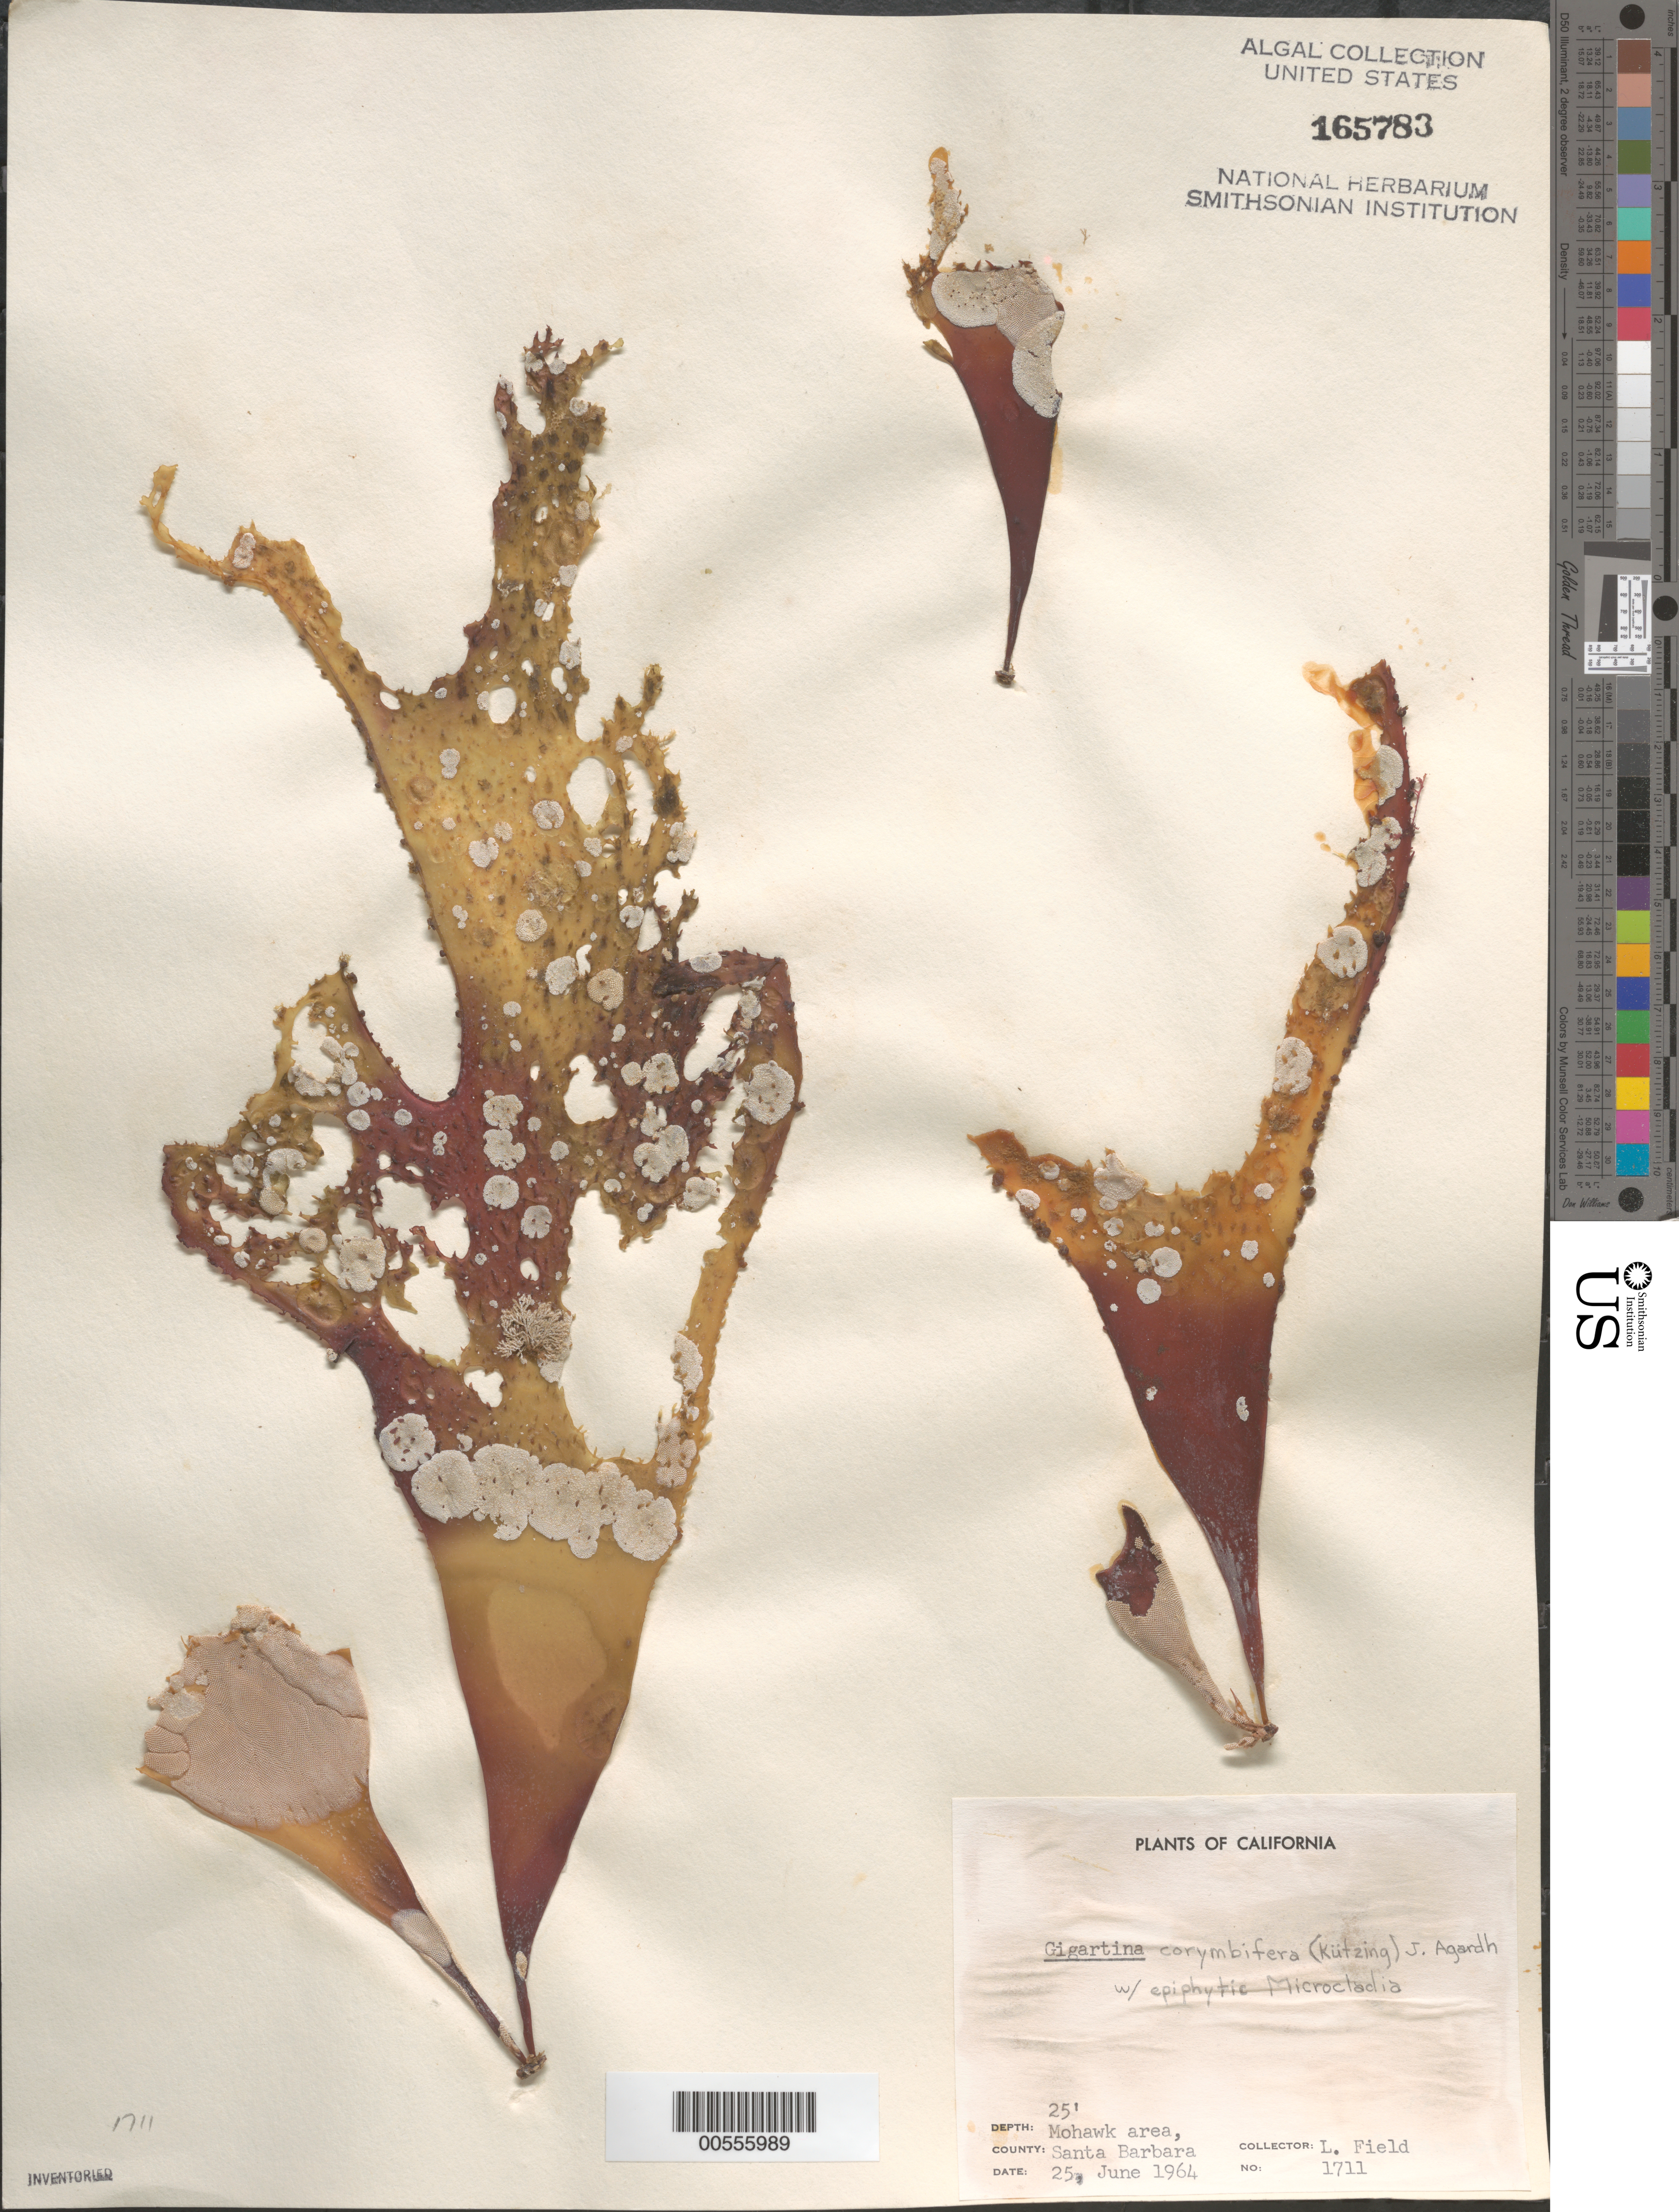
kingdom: Plantae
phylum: Rhodophyta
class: Florideophyceae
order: Gigartinales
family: Gigartinaceae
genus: Chondracanthus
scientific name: Chondracanthus corymbiferus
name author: (Kütz.) Guiry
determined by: Algae name updating Project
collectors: L. Field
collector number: Neushul 1711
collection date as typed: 25 Jun 1964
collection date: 1964-06-25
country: United States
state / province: California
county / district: Santa Barbara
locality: Santa Barbara, Mohawk area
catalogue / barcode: US 165783